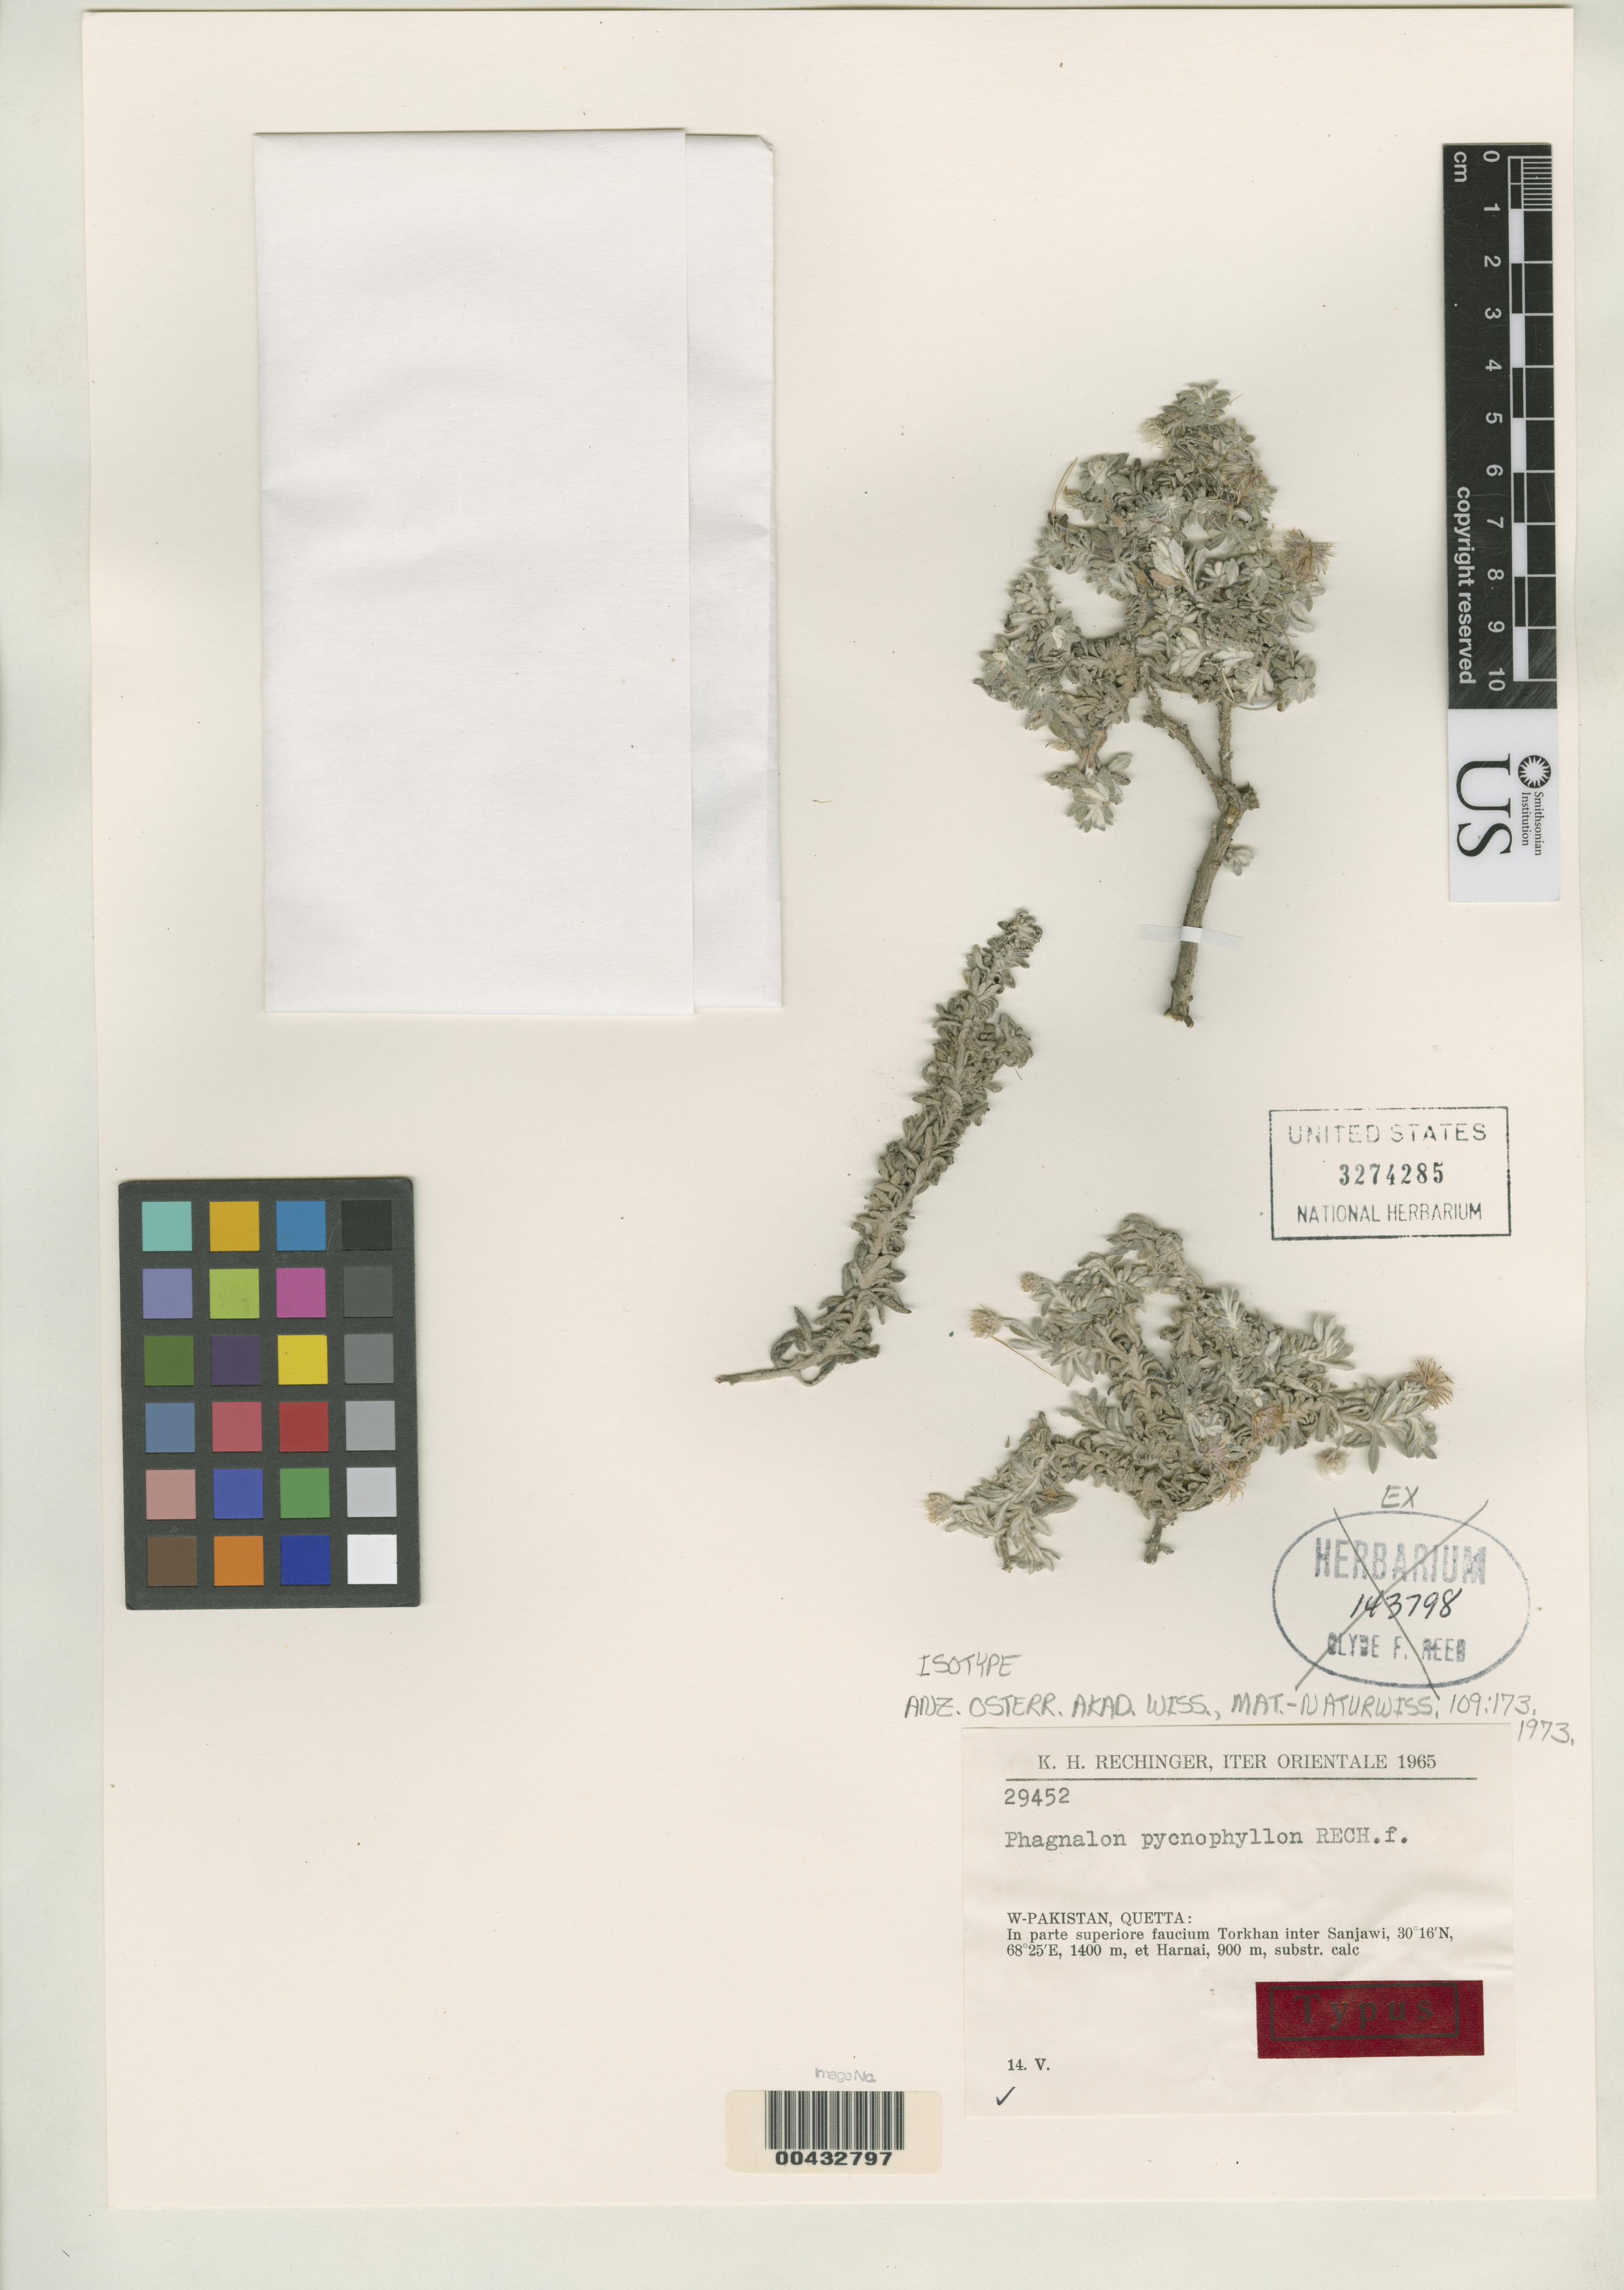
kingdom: Plantae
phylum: Tracheophyta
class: Magnoliopsida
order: Asterales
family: Asteraceae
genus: Phagnalon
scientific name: Phagnalon pycnophyllon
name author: Rech. f.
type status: Isotype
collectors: K. H. Rechinger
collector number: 29452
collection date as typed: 14 May 1965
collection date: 1965-05-14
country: Pakistan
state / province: Balochistan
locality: Parte superiore faucium Torkhan inter Sanjawi, Quetta.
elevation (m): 900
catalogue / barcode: US 3274285